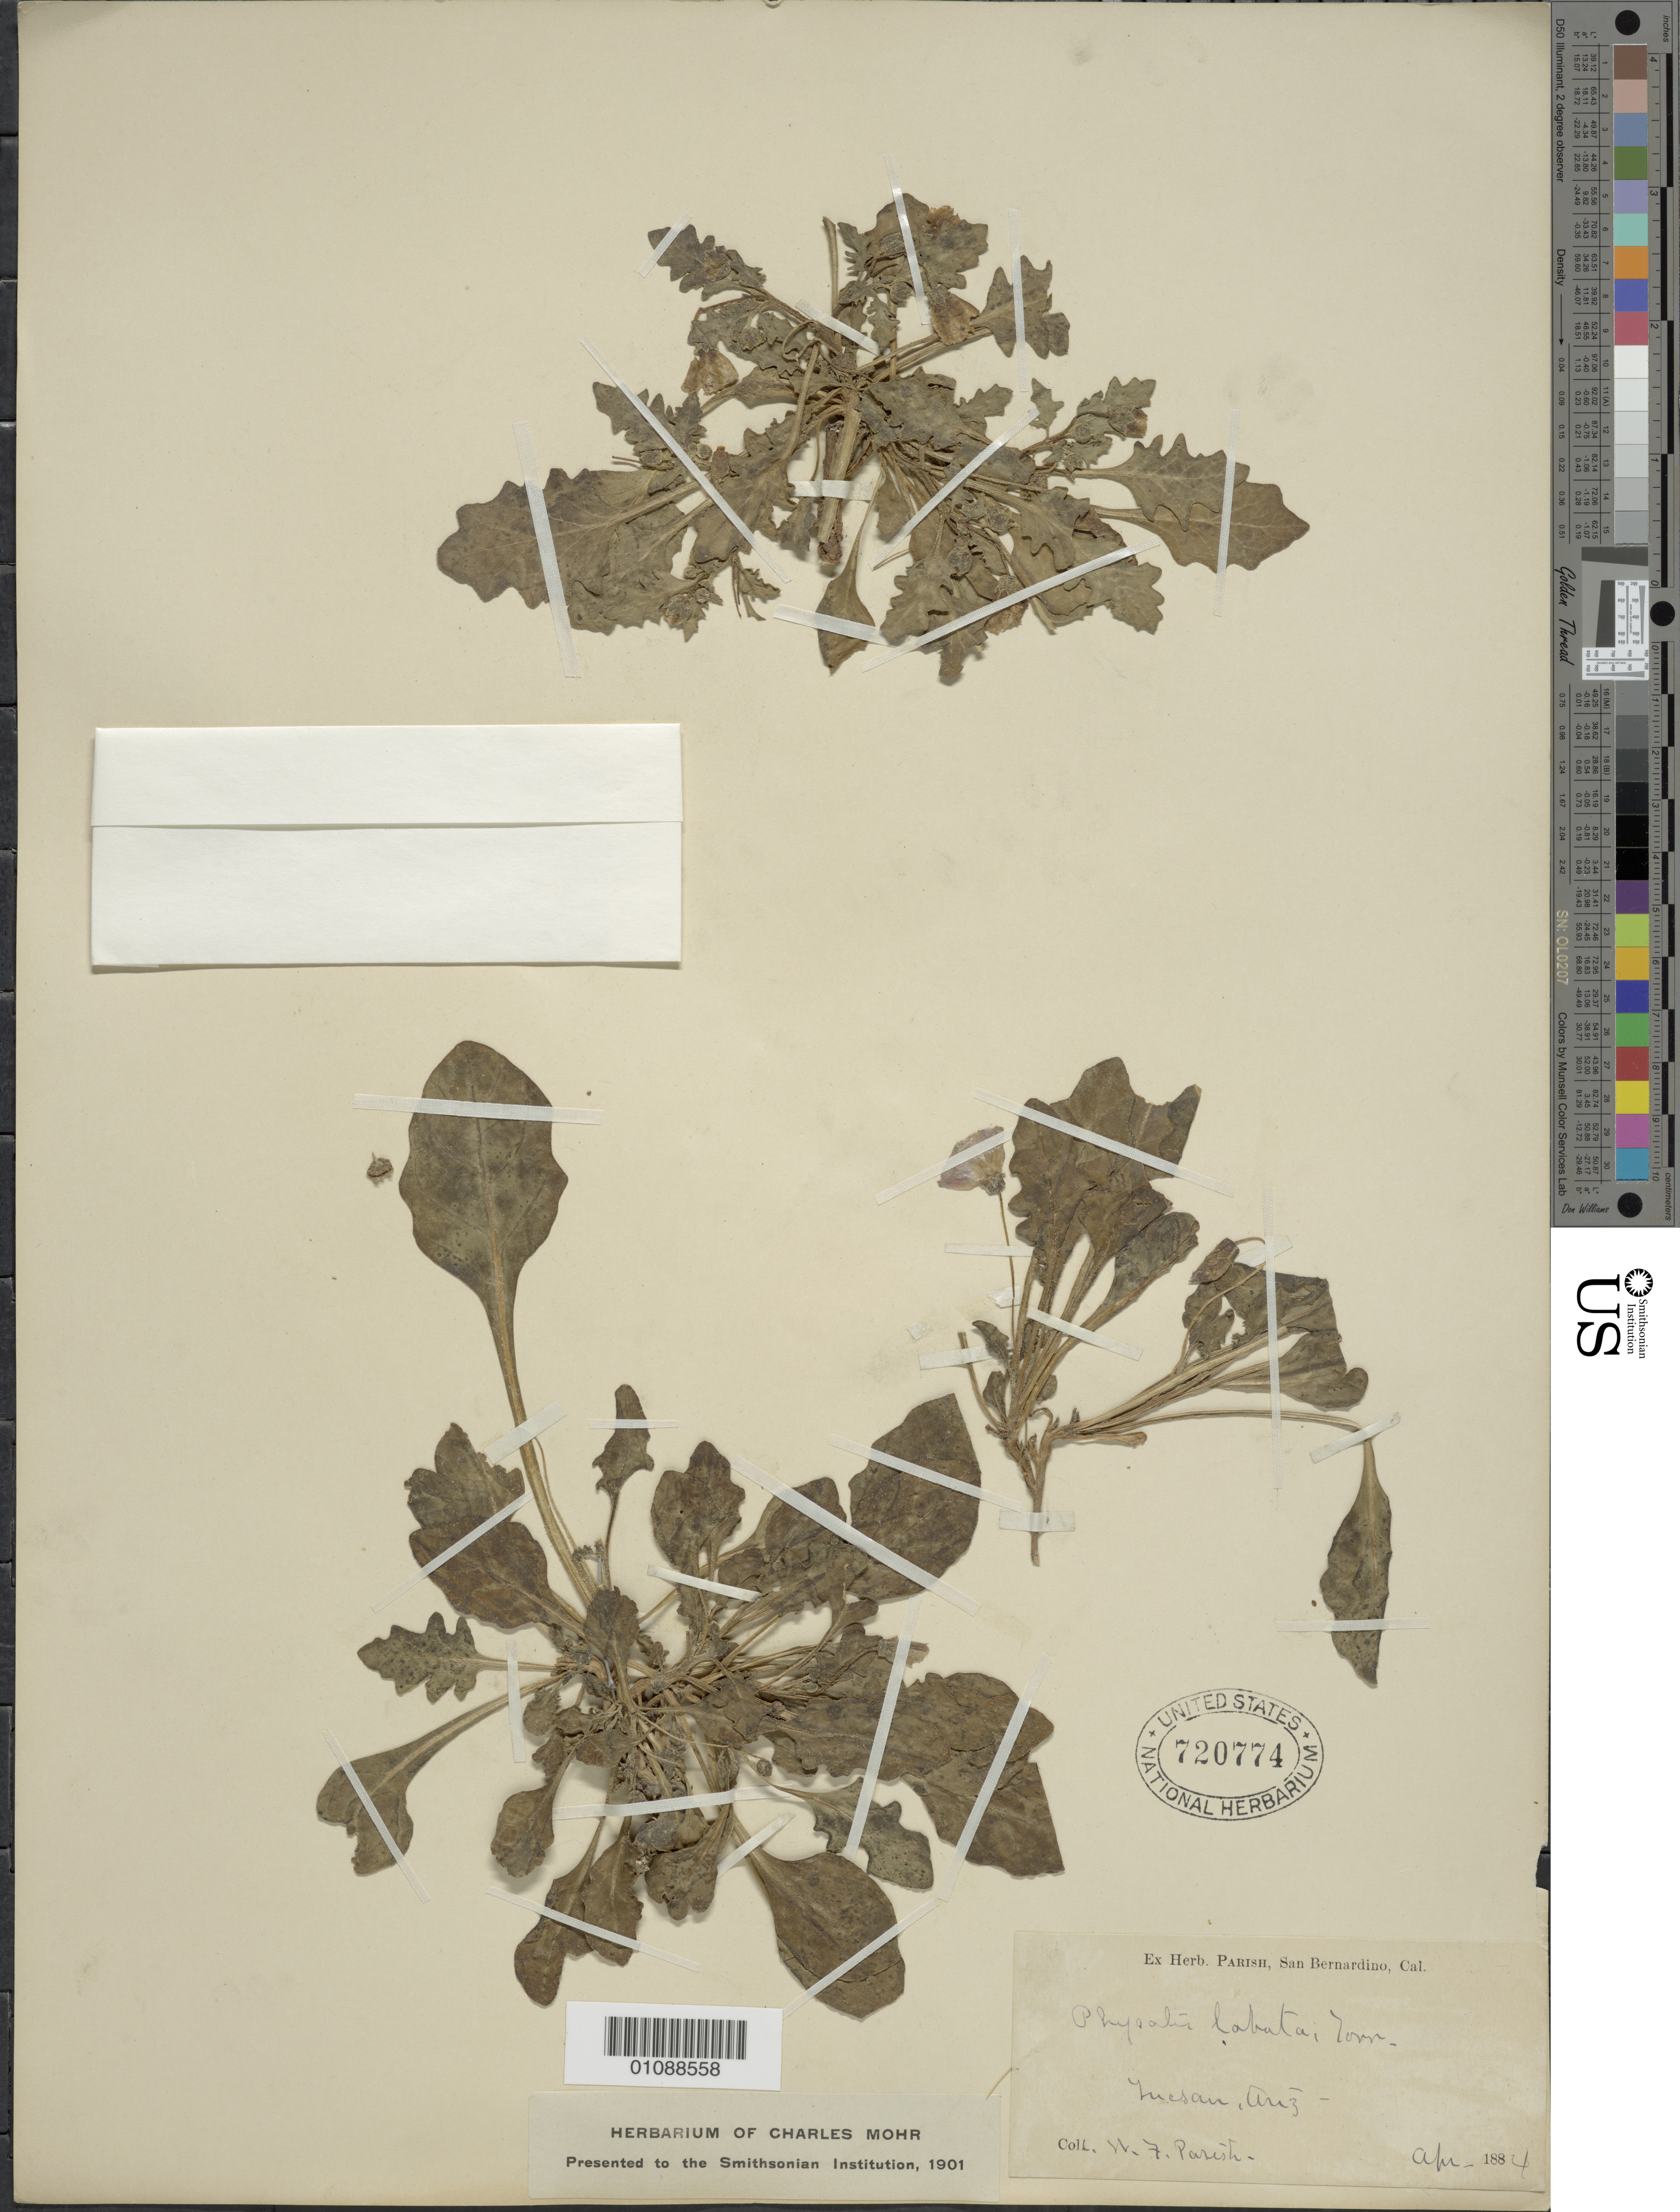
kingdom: Plantae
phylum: Tracheophyta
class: Magnoliopsida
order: Solanales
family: Solanaceae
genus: Quincula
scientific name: Quincula lobata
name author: (Torr.) Raf.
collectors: W. F. Parish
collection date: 1884-04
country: United States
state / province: Arizona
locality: Tucson.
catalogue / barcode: US 720774